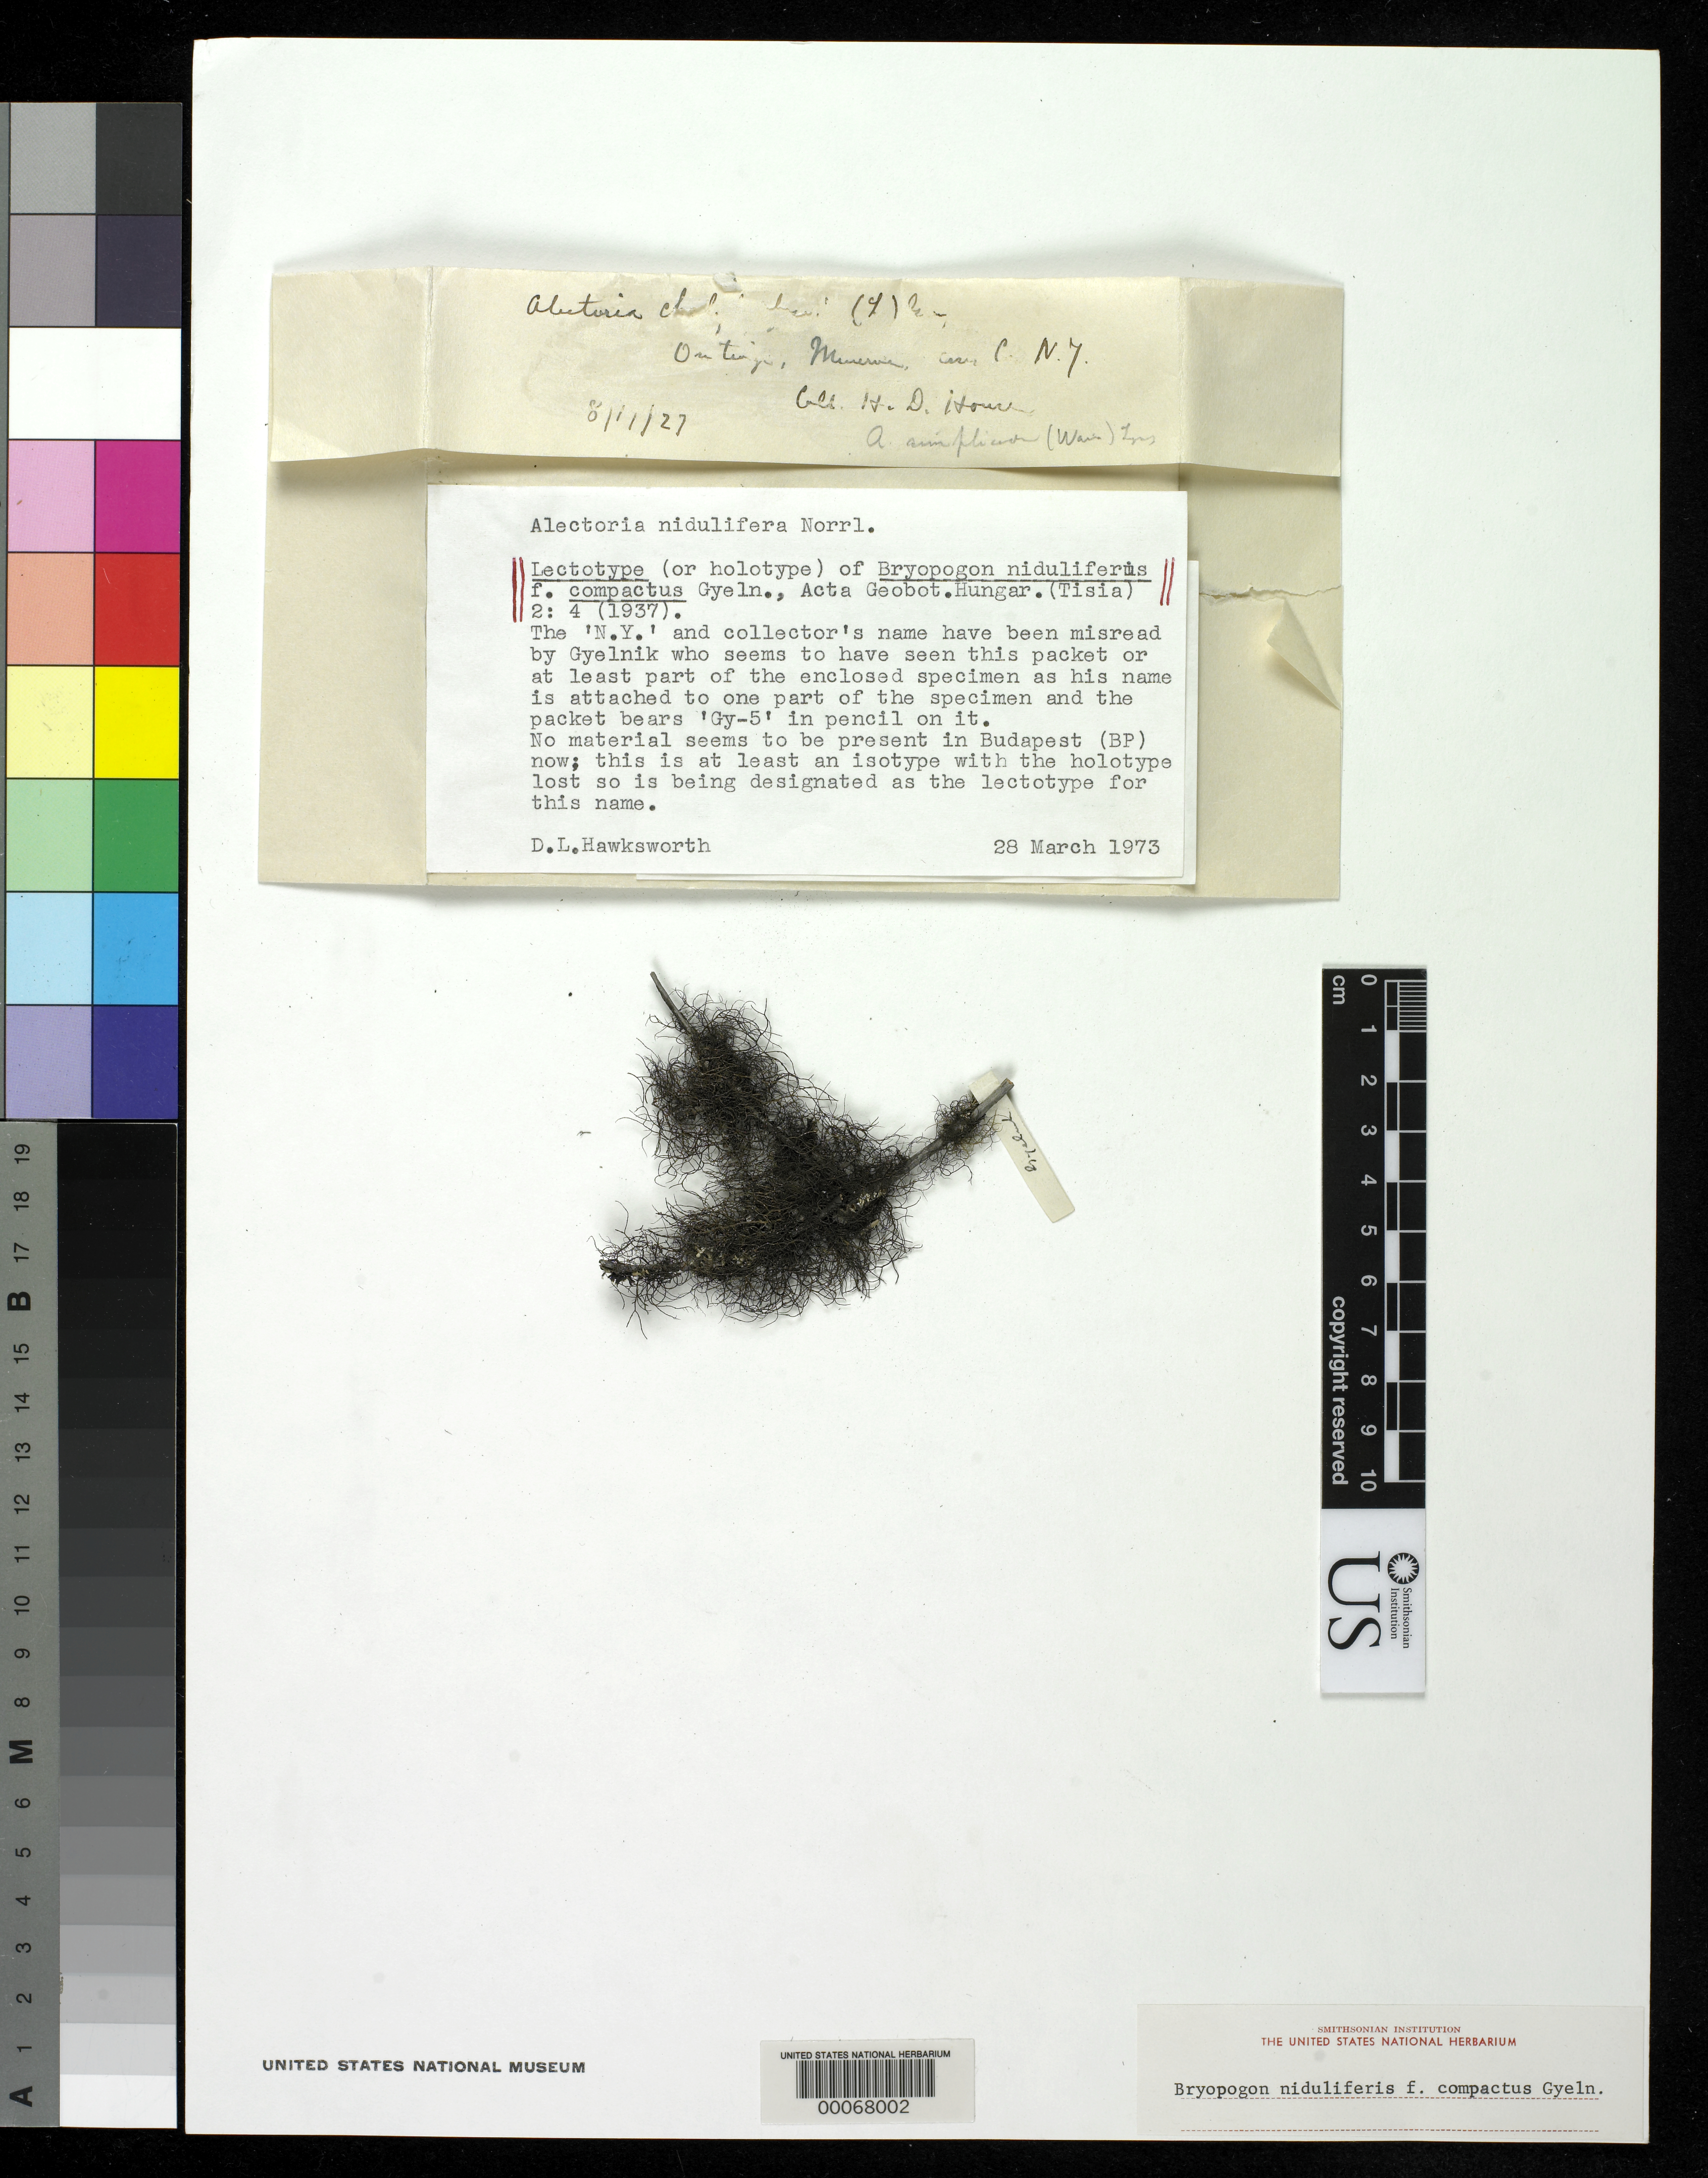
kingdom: Fungi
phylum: Ascomycota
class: Lecanoromycetes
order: Lecanorales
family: Parmeliaceae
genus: Bryopogon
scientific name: Bryopogon niduliferis f. compactus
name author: Gyeln.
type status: Lectotype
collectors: H. D. House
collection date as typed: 11 Aug 1927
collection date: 1927-08-11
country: United States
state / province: New York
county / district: Essex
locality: Minerva.